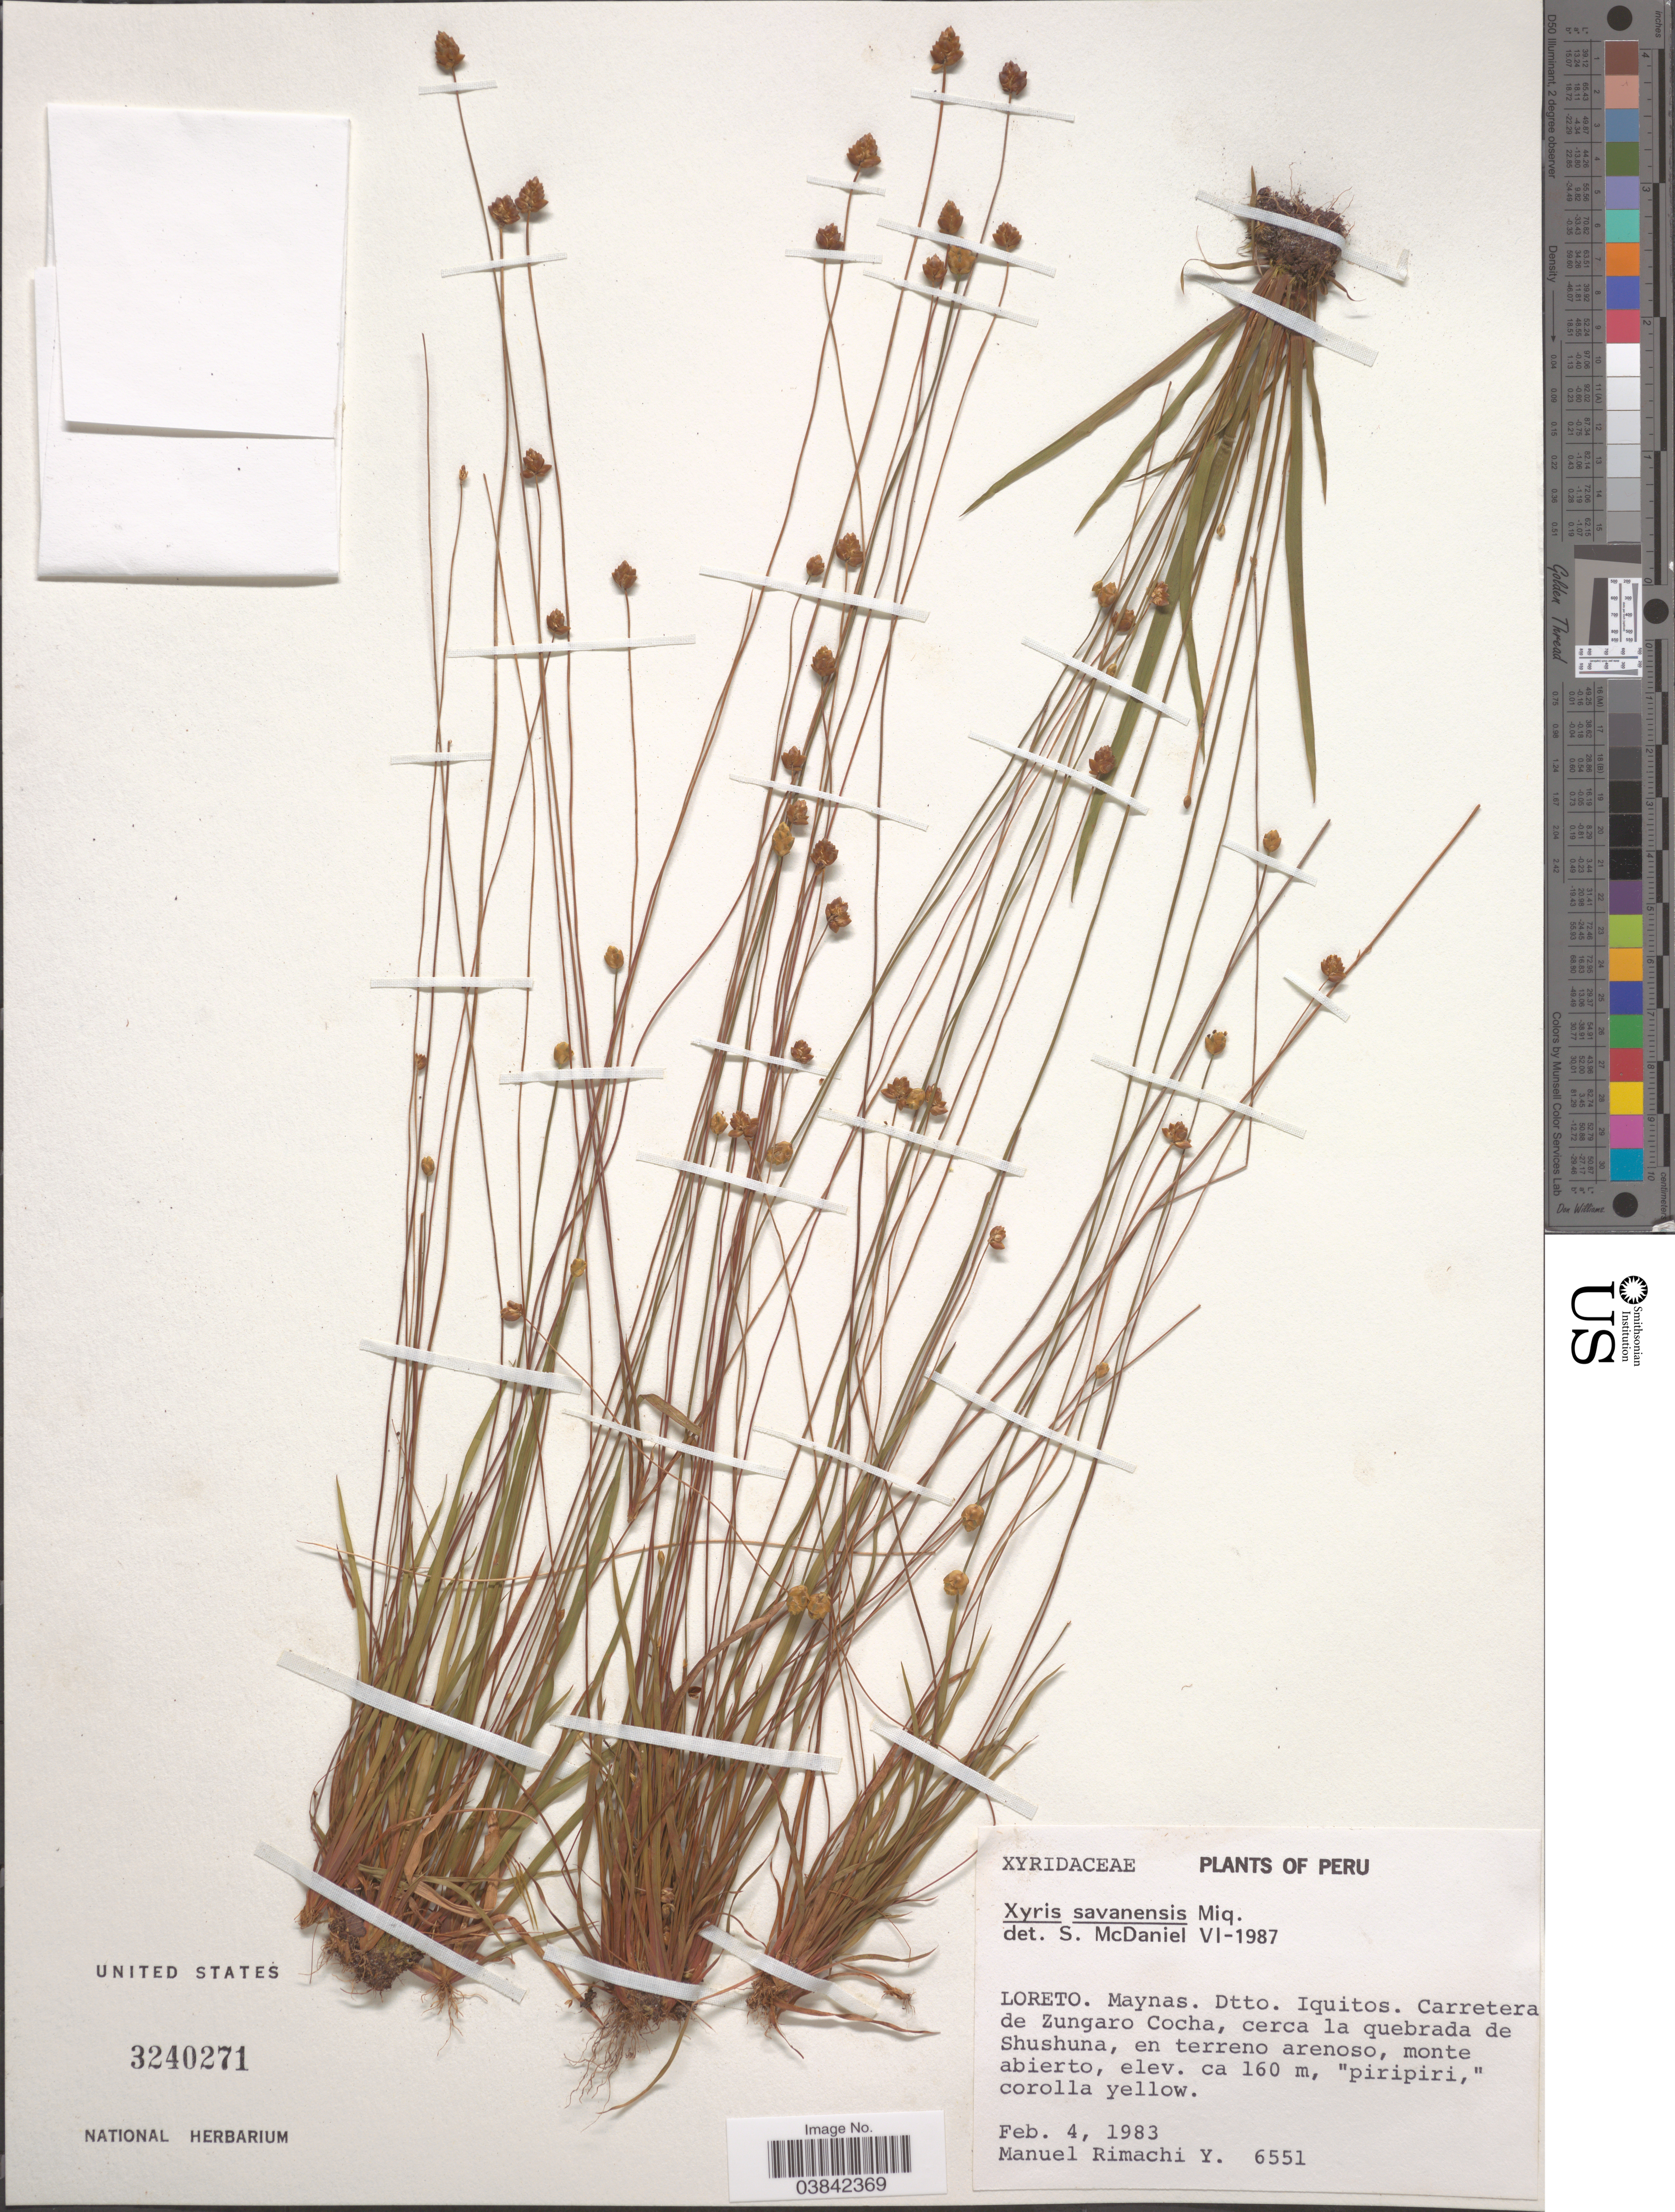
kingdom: Plantae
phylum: Tracheophyta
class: Liliopsida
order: Poales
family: Xyridaceae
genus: Xyris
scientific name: Xyris savanensis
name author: Miq.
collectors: M. Rimachi Y.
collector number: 6551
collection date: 1983-02-04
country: Peru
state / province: Loreto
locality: Maynas. Dtto. Iquitos. Carretera de Zungaro Cocha, cerca la quebrada de Shushuna, en terreno arenoso, monte abierto.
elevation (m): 160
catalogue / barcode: US 3240271